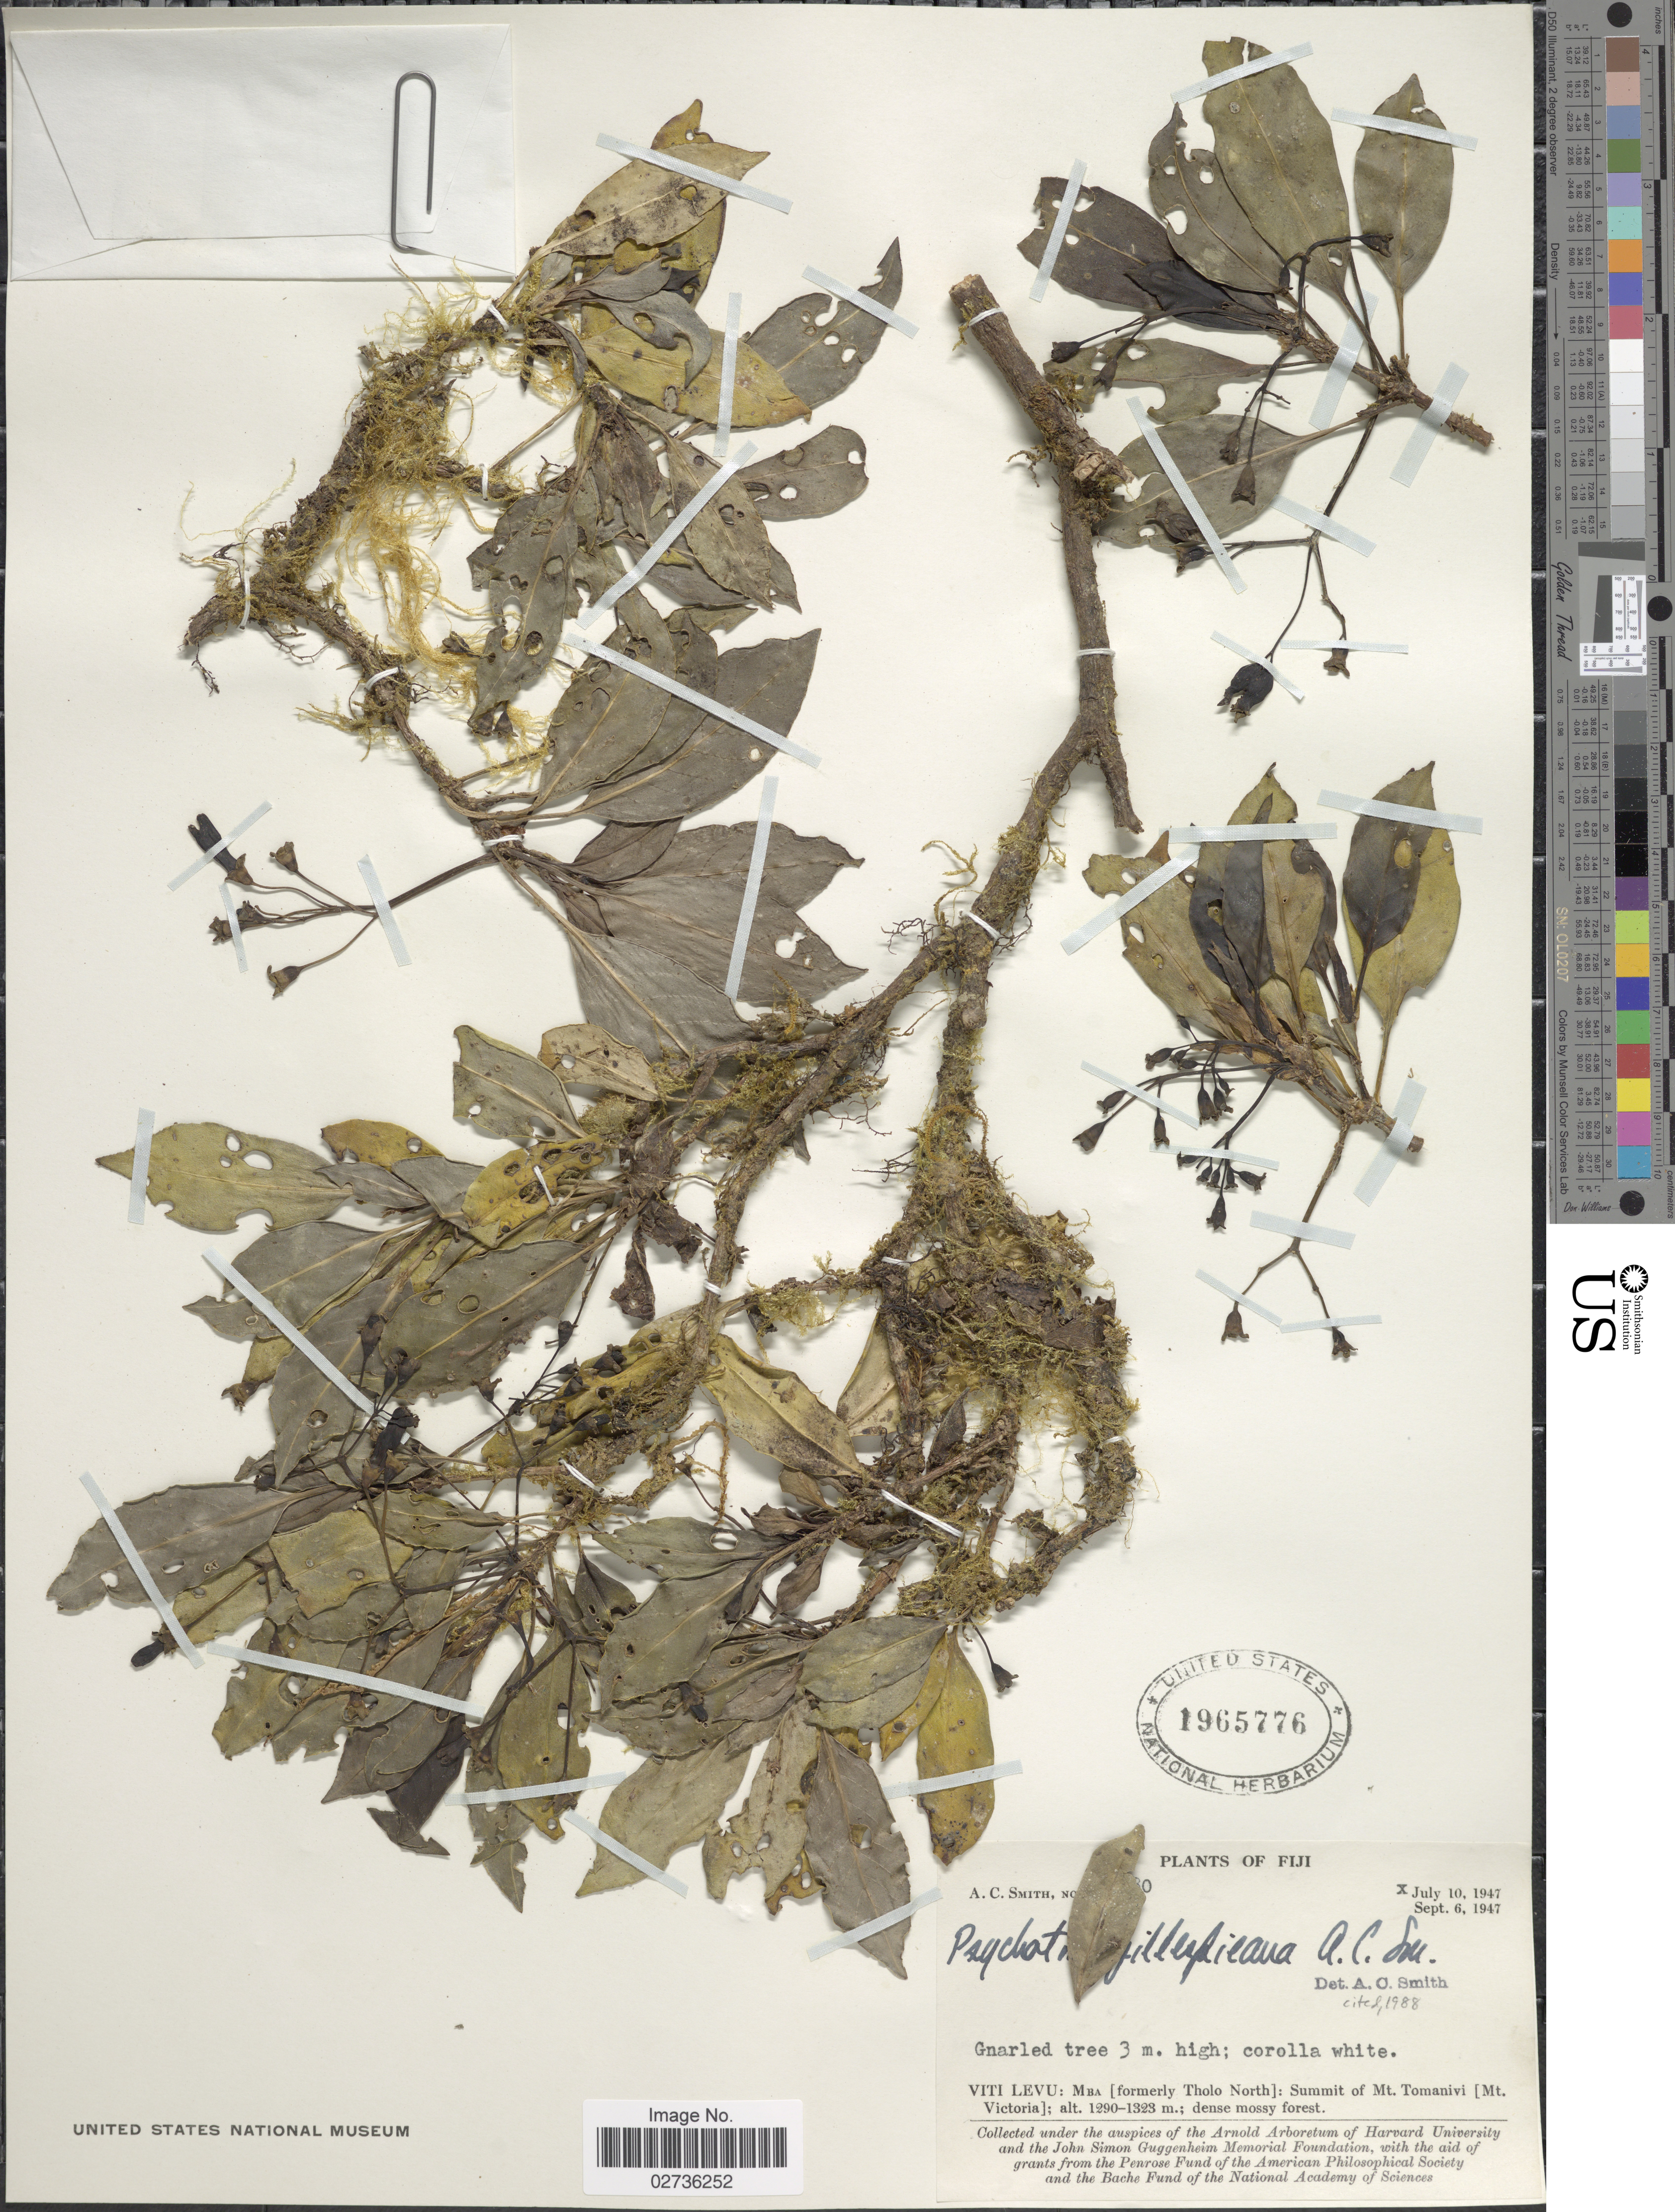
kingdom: Plantae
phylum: Tracheophyta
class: Magnoliopsida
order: Gentianales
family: Rubiaceae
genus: Psychotria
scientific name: Psychotria gillespieana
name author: A.C. Sm.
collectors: A. C. Smith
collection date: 1947-07-10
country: Fiji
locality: Viti Levu: MBA [formerly Tholo North}; Summit of Mt. Tomanivi [Mt. Victoria].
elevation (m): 1290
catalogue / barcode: US 1965776